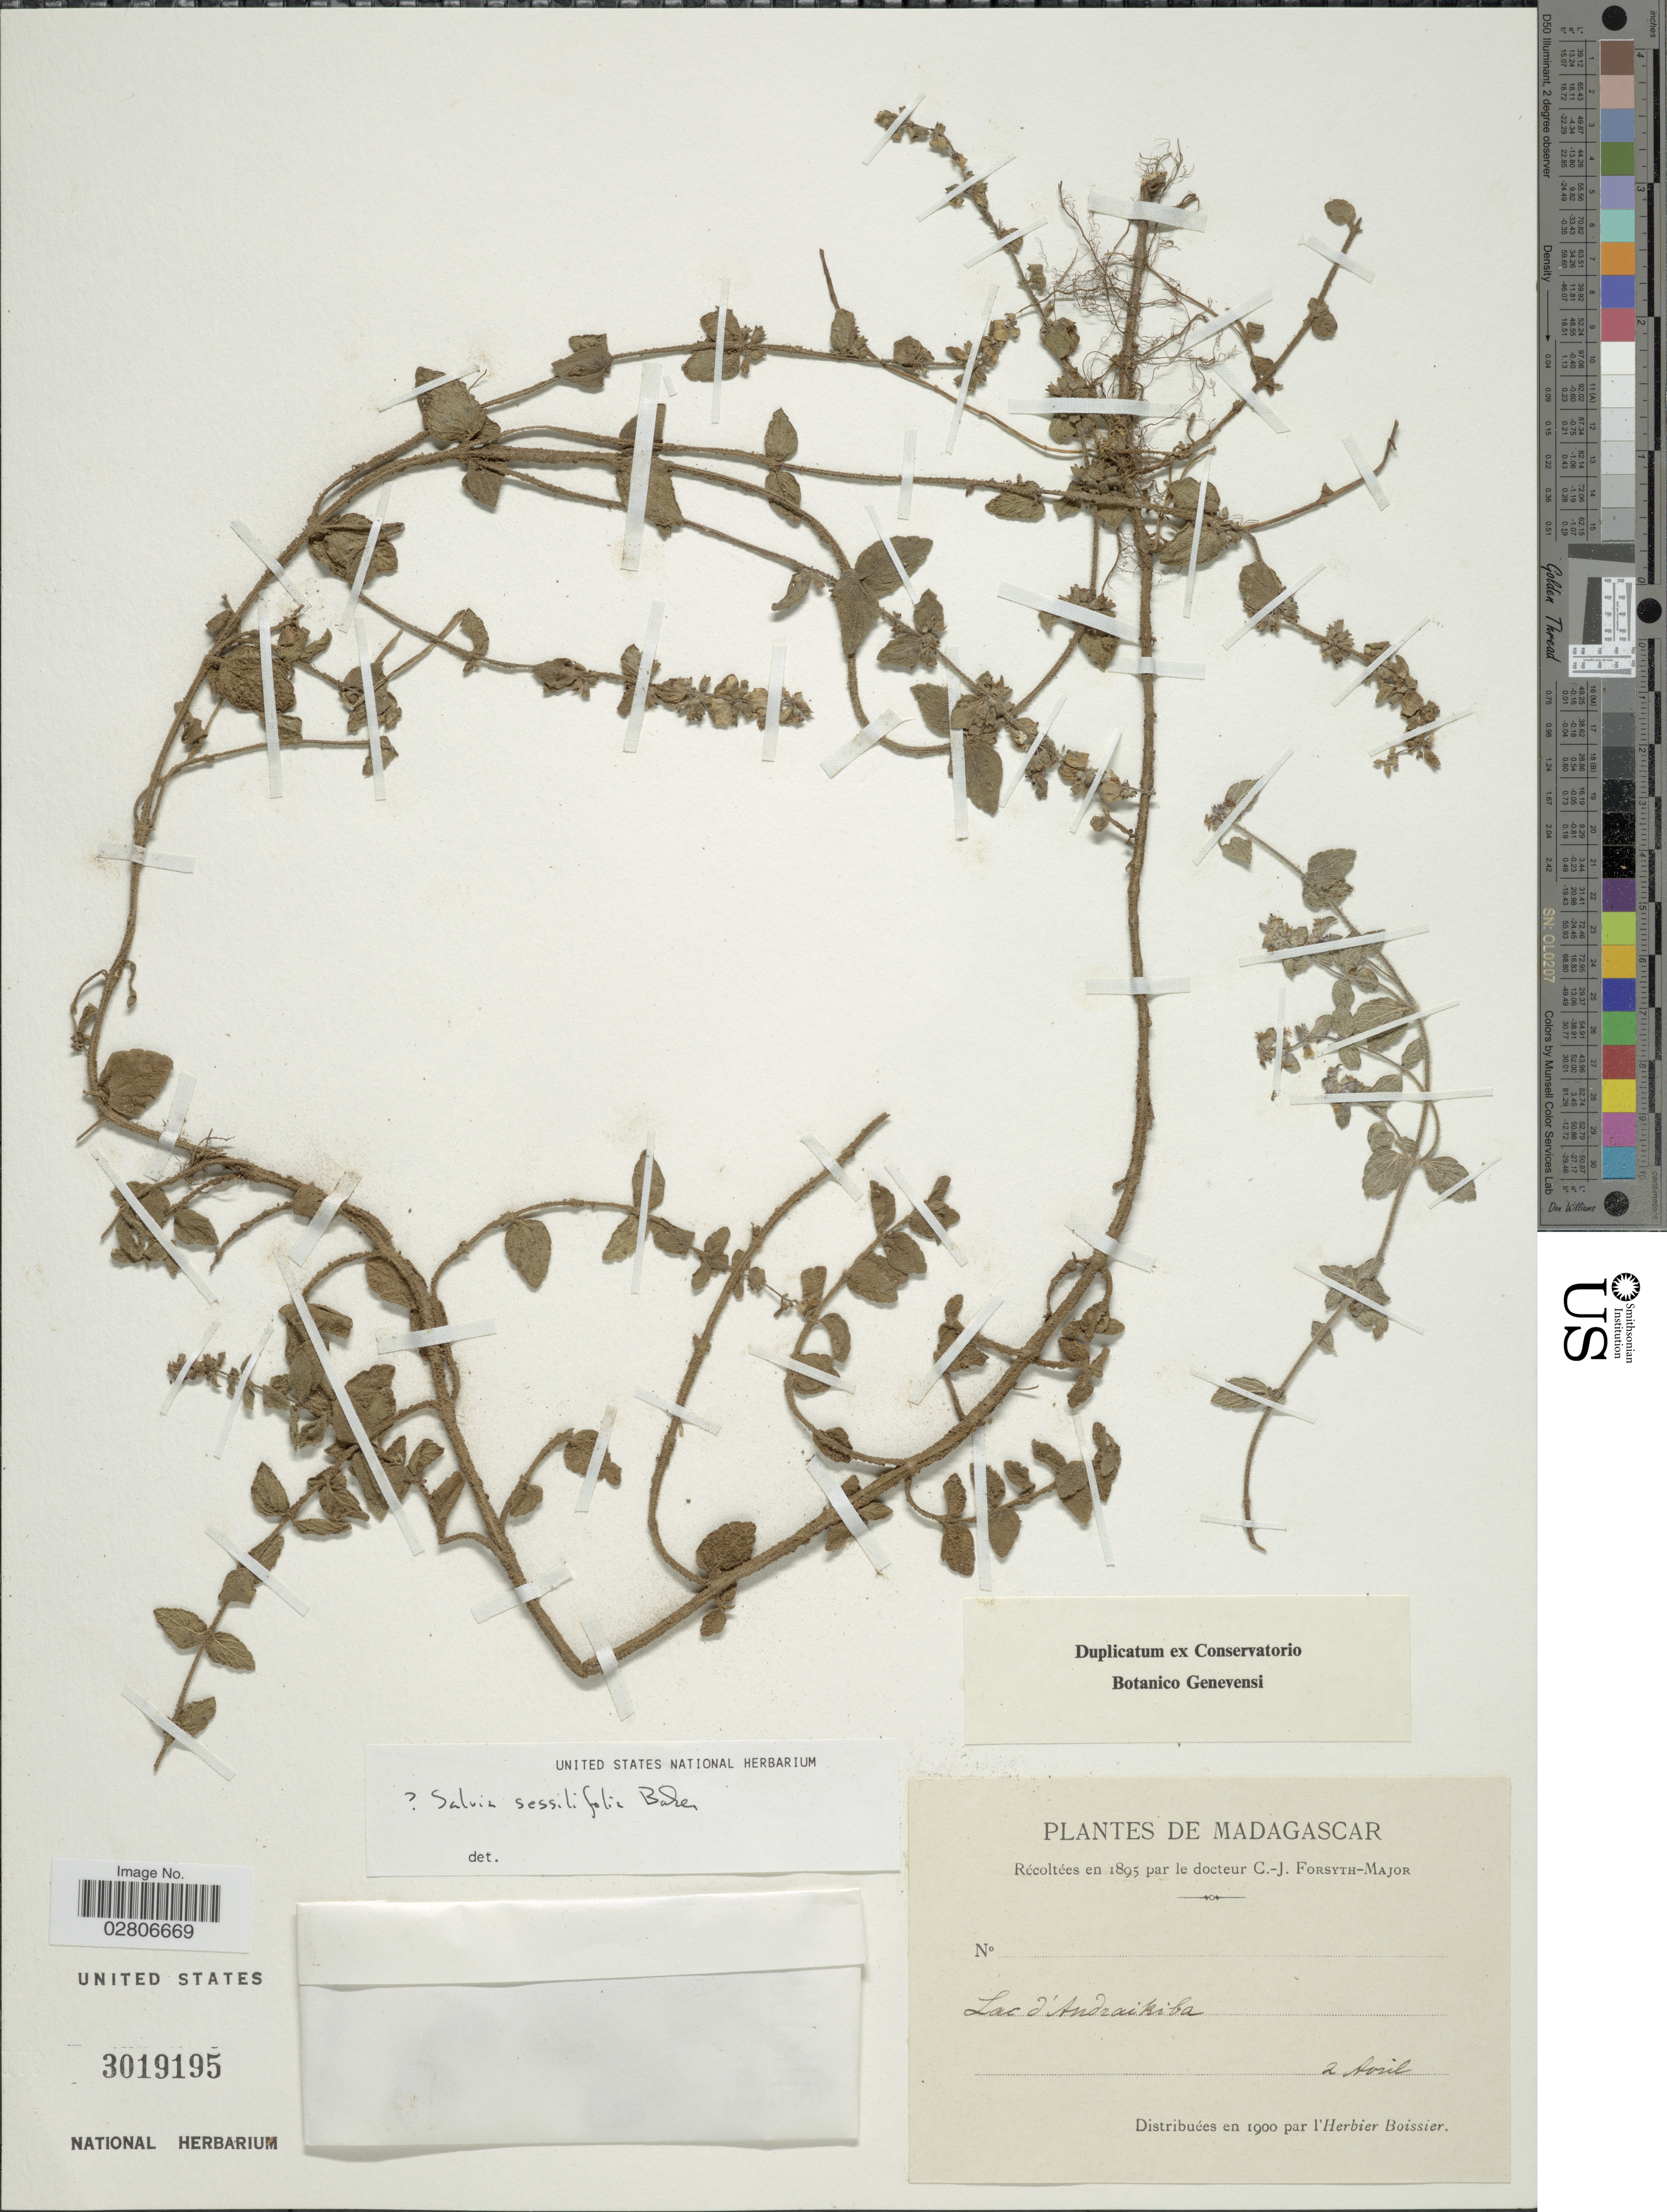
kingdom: Plantae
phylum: Tracheophyta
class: Magnoliopsida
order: Lamiales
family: Lamiaceae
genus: Salvia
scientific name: Salvia sessilifolia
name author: A. Gray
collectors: C. I. Forsyth-Major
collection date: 1895-04-02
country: Madagascar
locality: Lac d'Andraikiba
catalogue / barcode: US 3019195